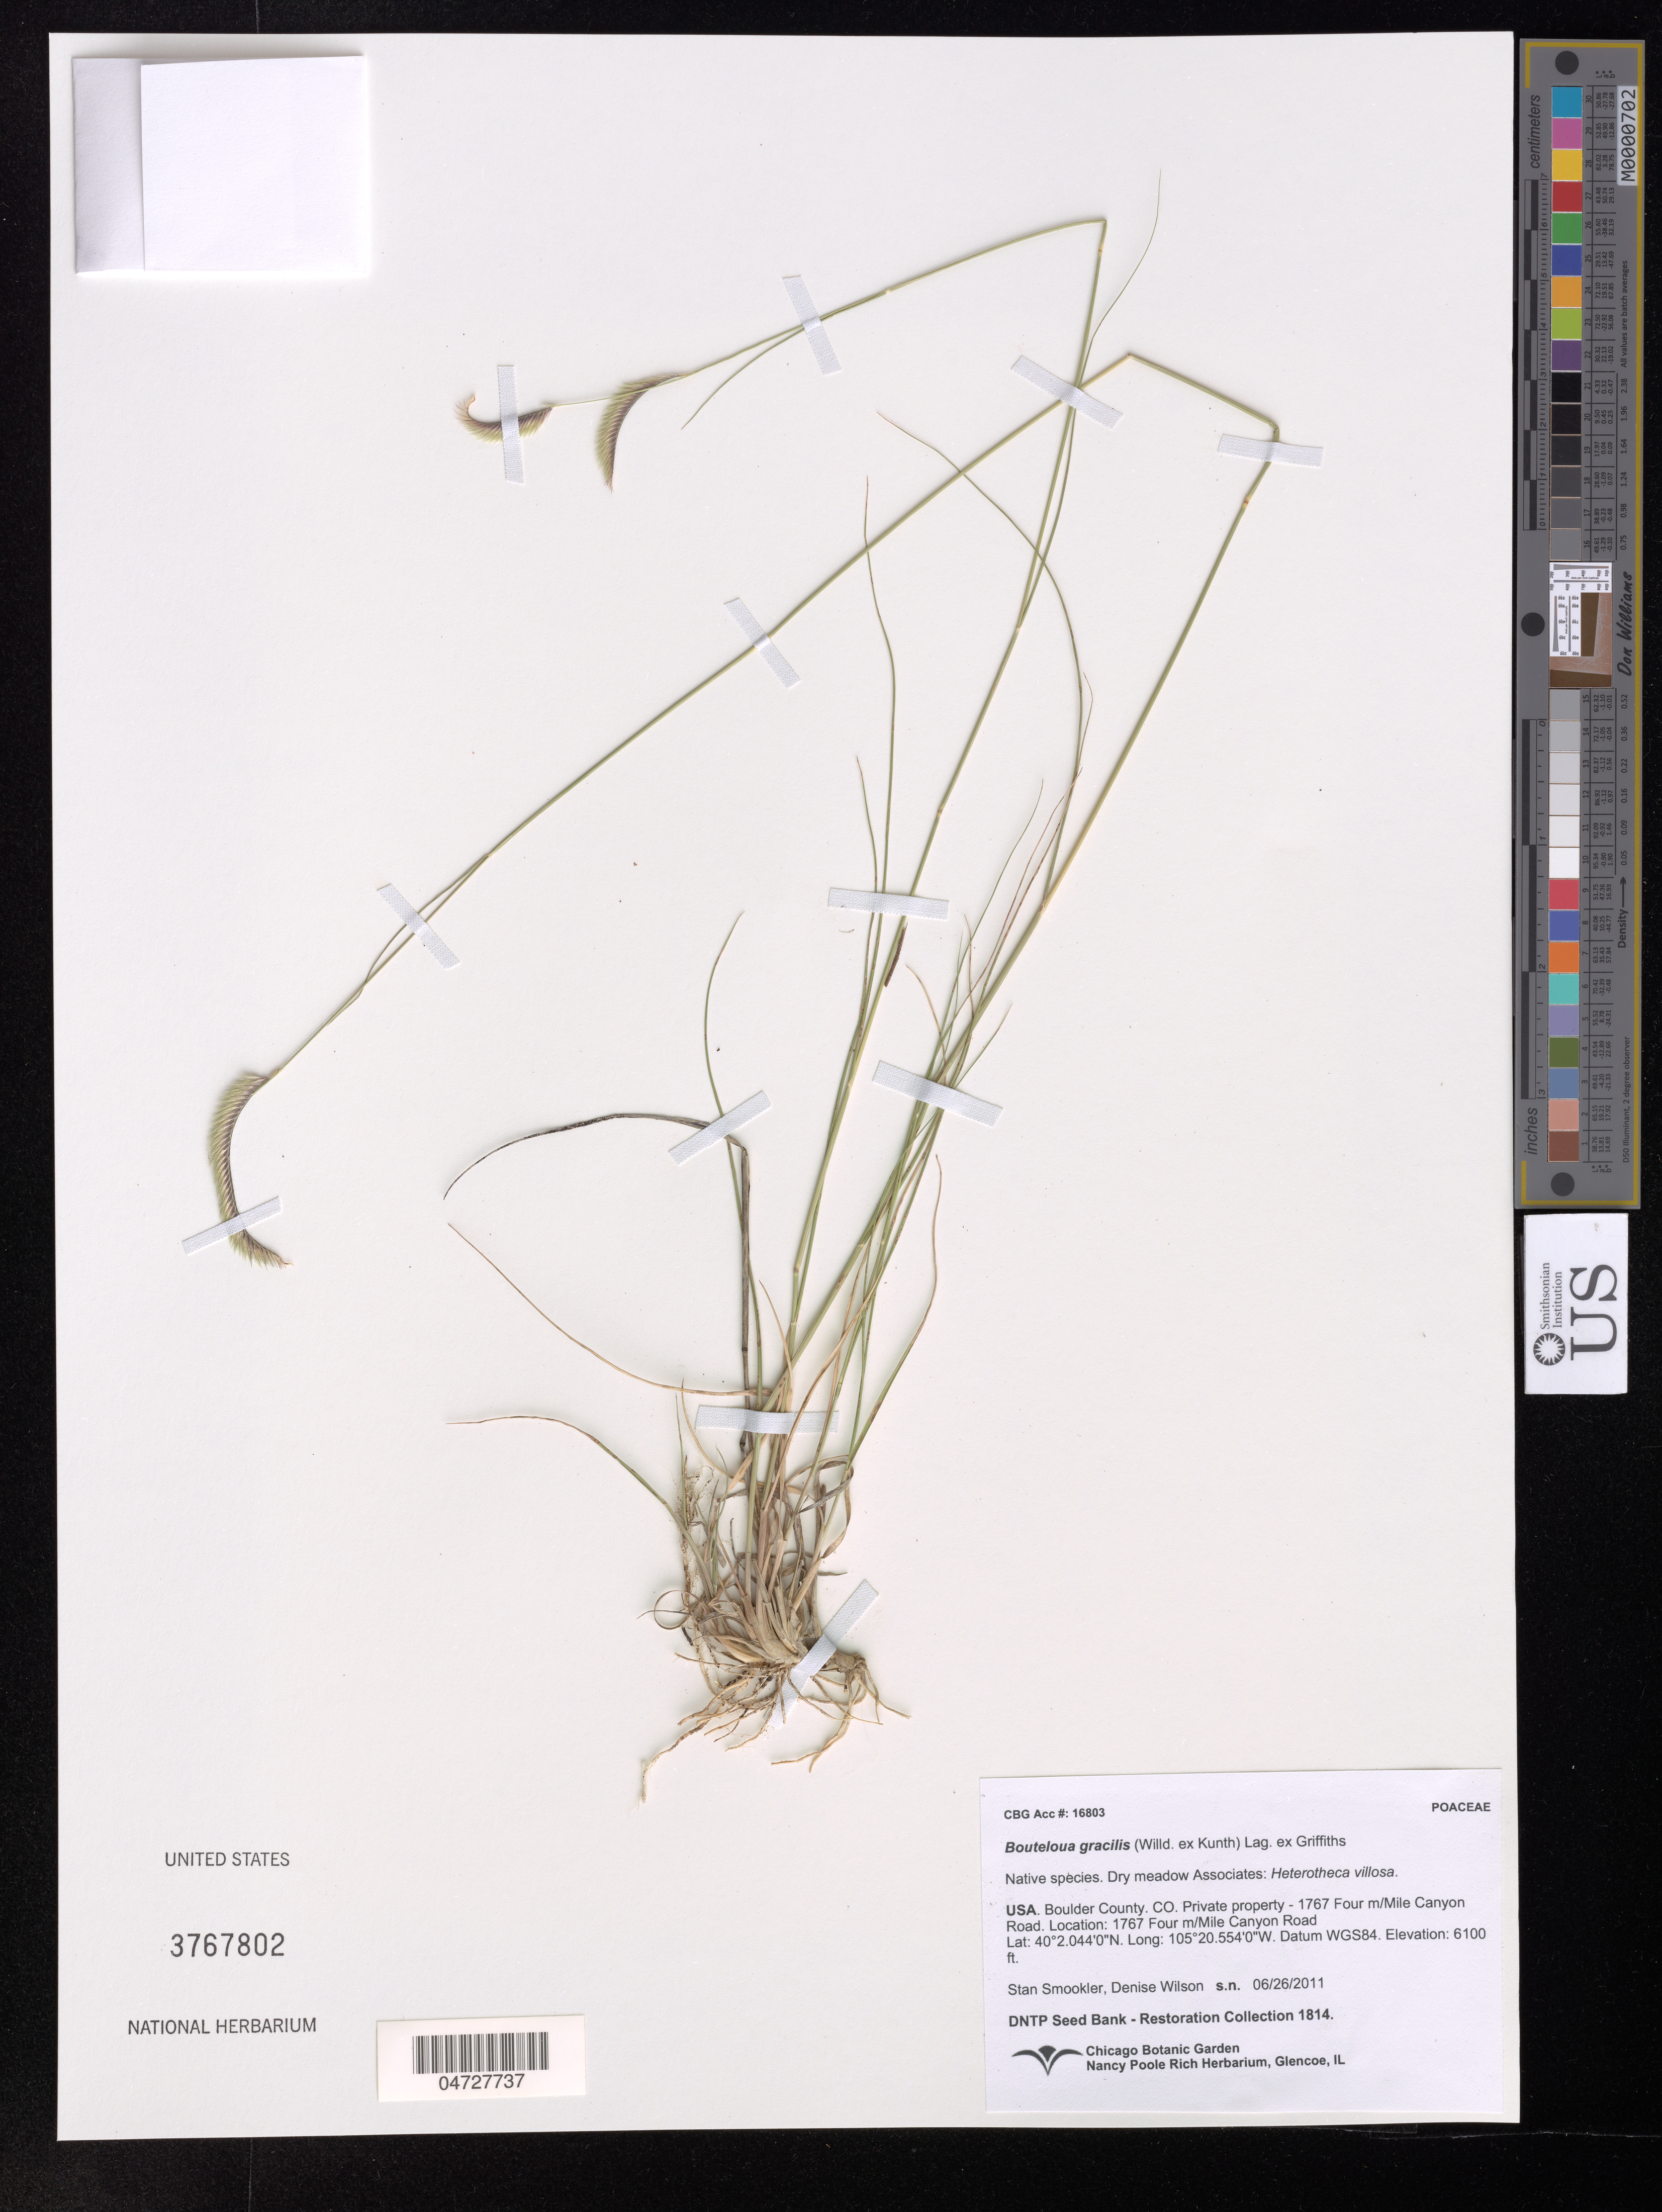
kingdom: Plantae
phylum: Tracheophyta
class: Liliopsida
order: Poales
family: Poaceae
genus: Bouteloua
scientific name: Bouteloua gracilis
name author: (Kunth) Lag. ex Griffiths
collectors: S. Smookler & D. Wilson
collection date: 2011-06-26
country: United States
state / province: Colorado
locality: Boulder County. Private property - 1767 Four m/Mile Canyon Road.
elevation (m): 1859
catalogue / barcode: US 3767802